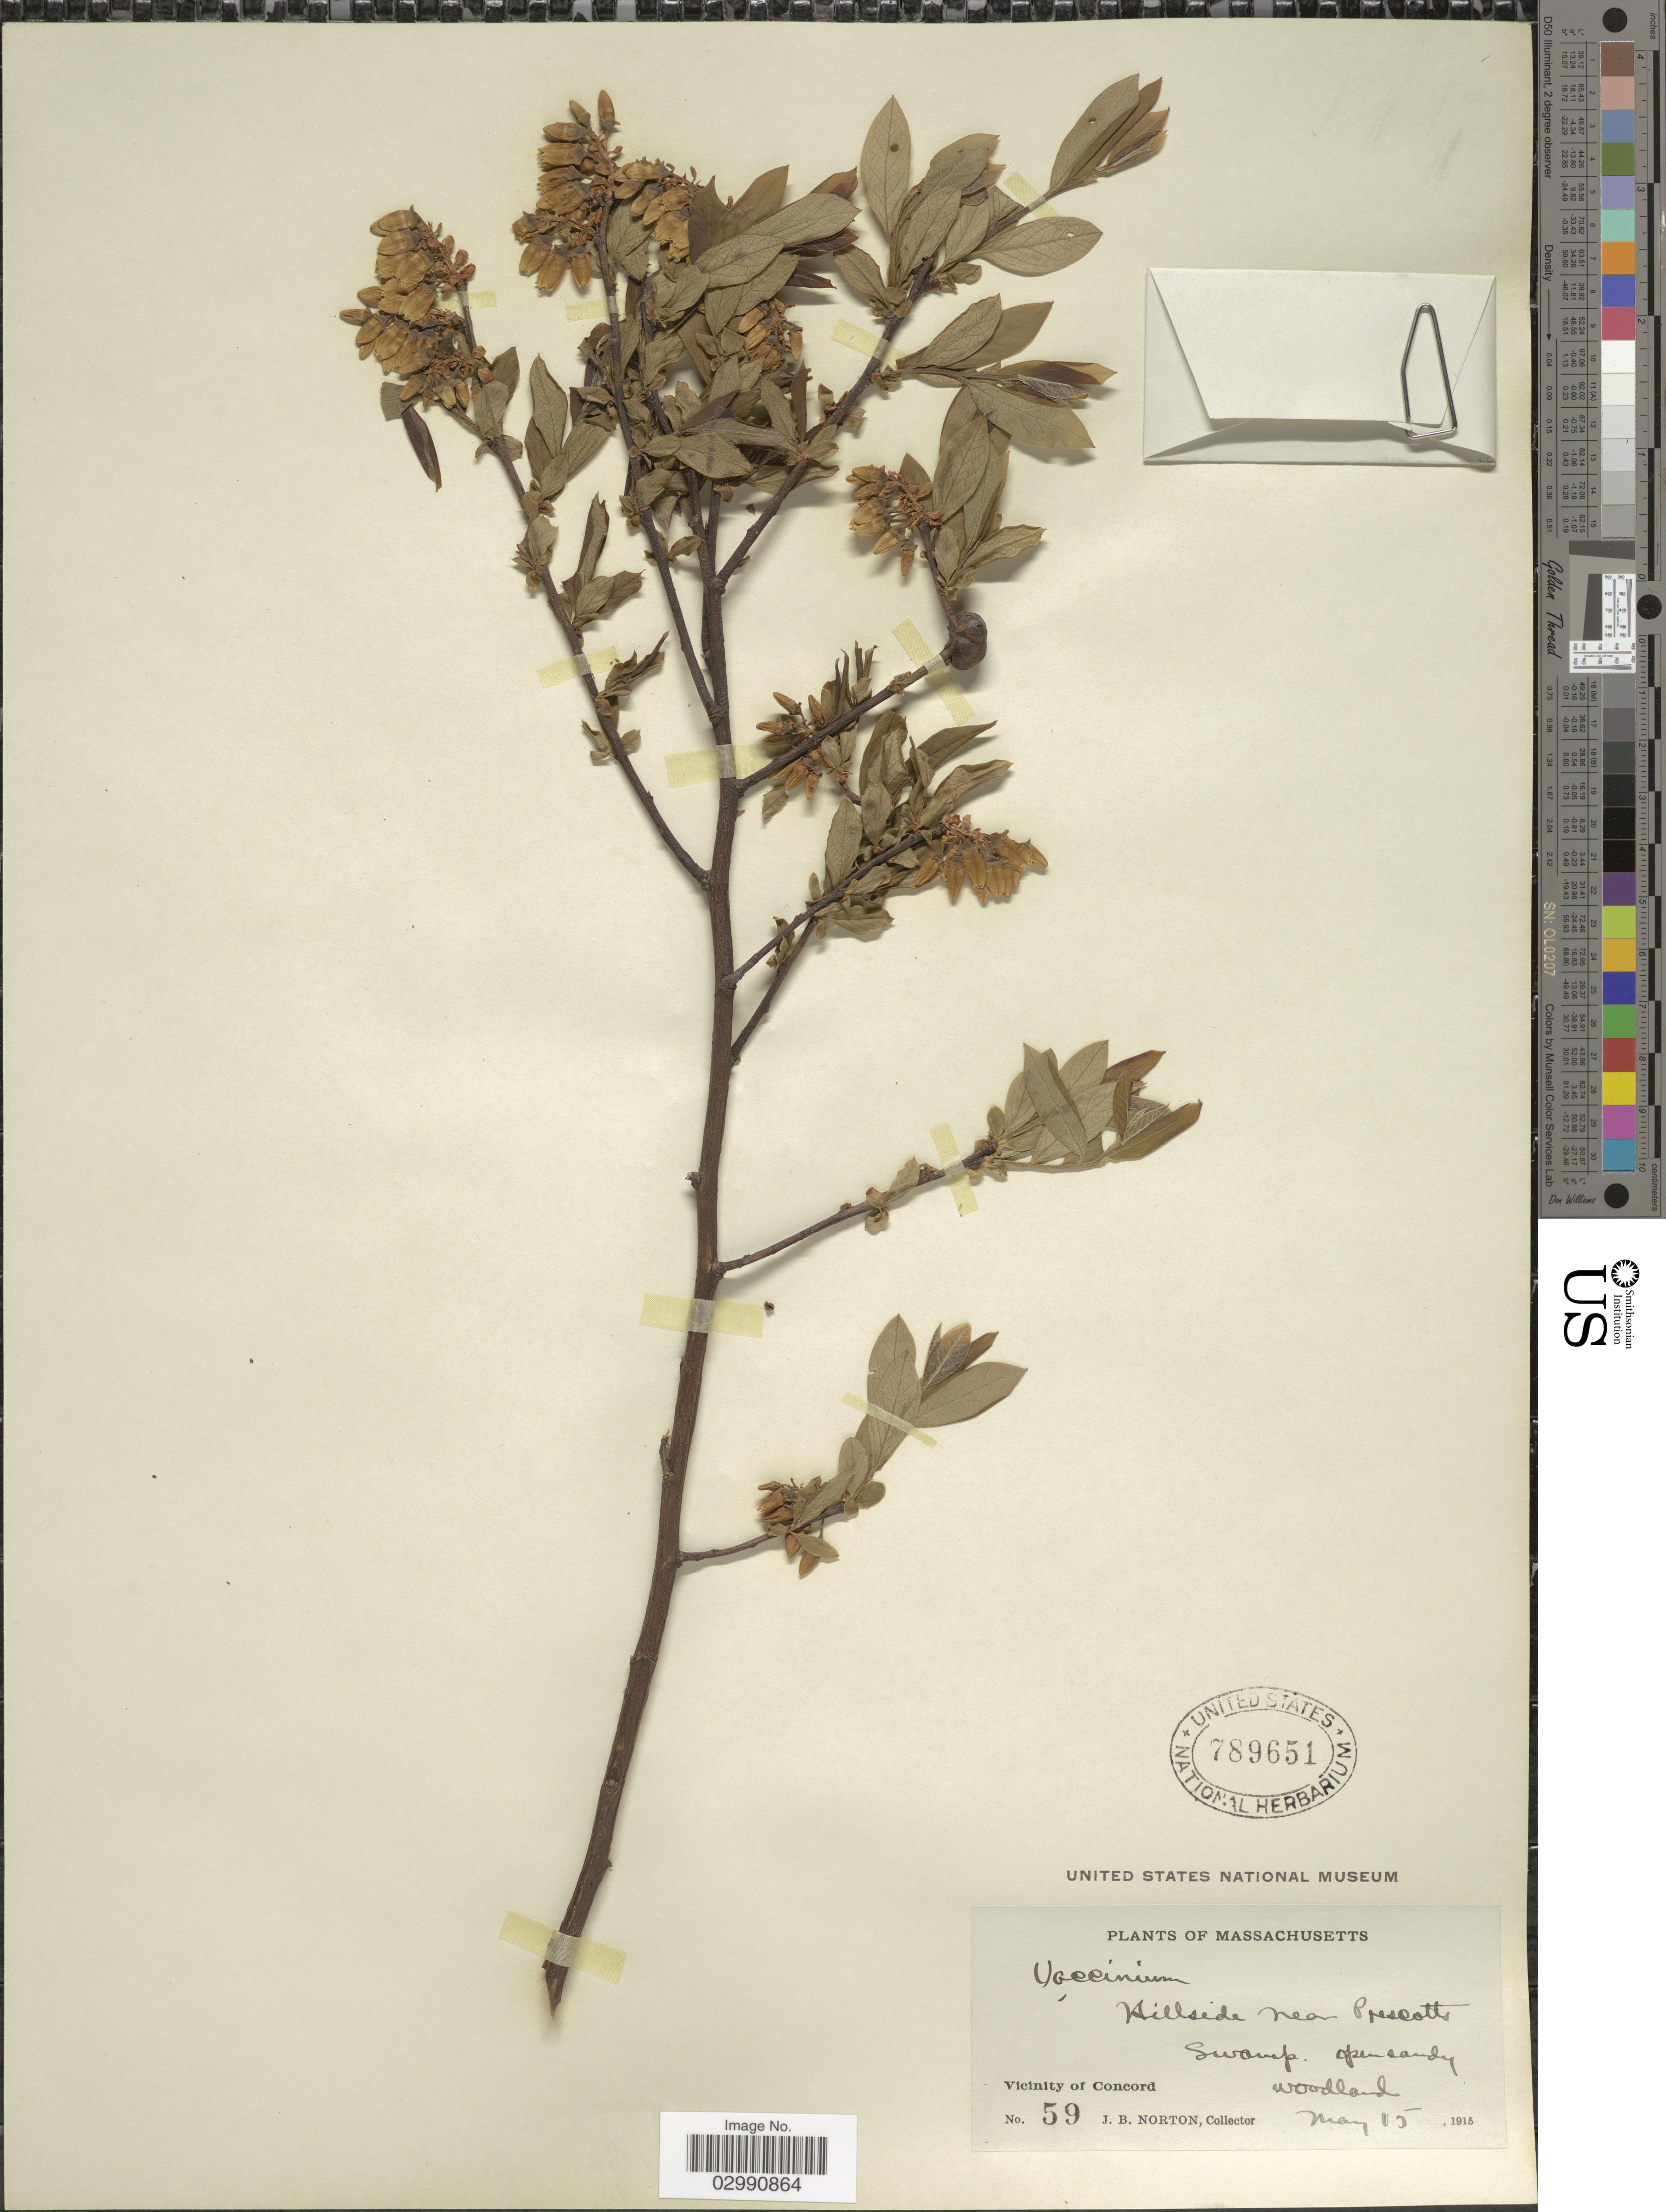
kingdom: Plantae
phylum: Tracheophyta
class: Magnoliopsida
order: Ericales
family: Ericaceae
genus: Vaccinium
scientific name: Vaccinium sp.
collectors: J. B. Norton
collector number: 59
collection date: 1915-05-15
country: United States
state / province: Massachusetts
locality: Hillside near Prescotts swamp. Vicinity of Concord.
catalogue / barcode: US 789651